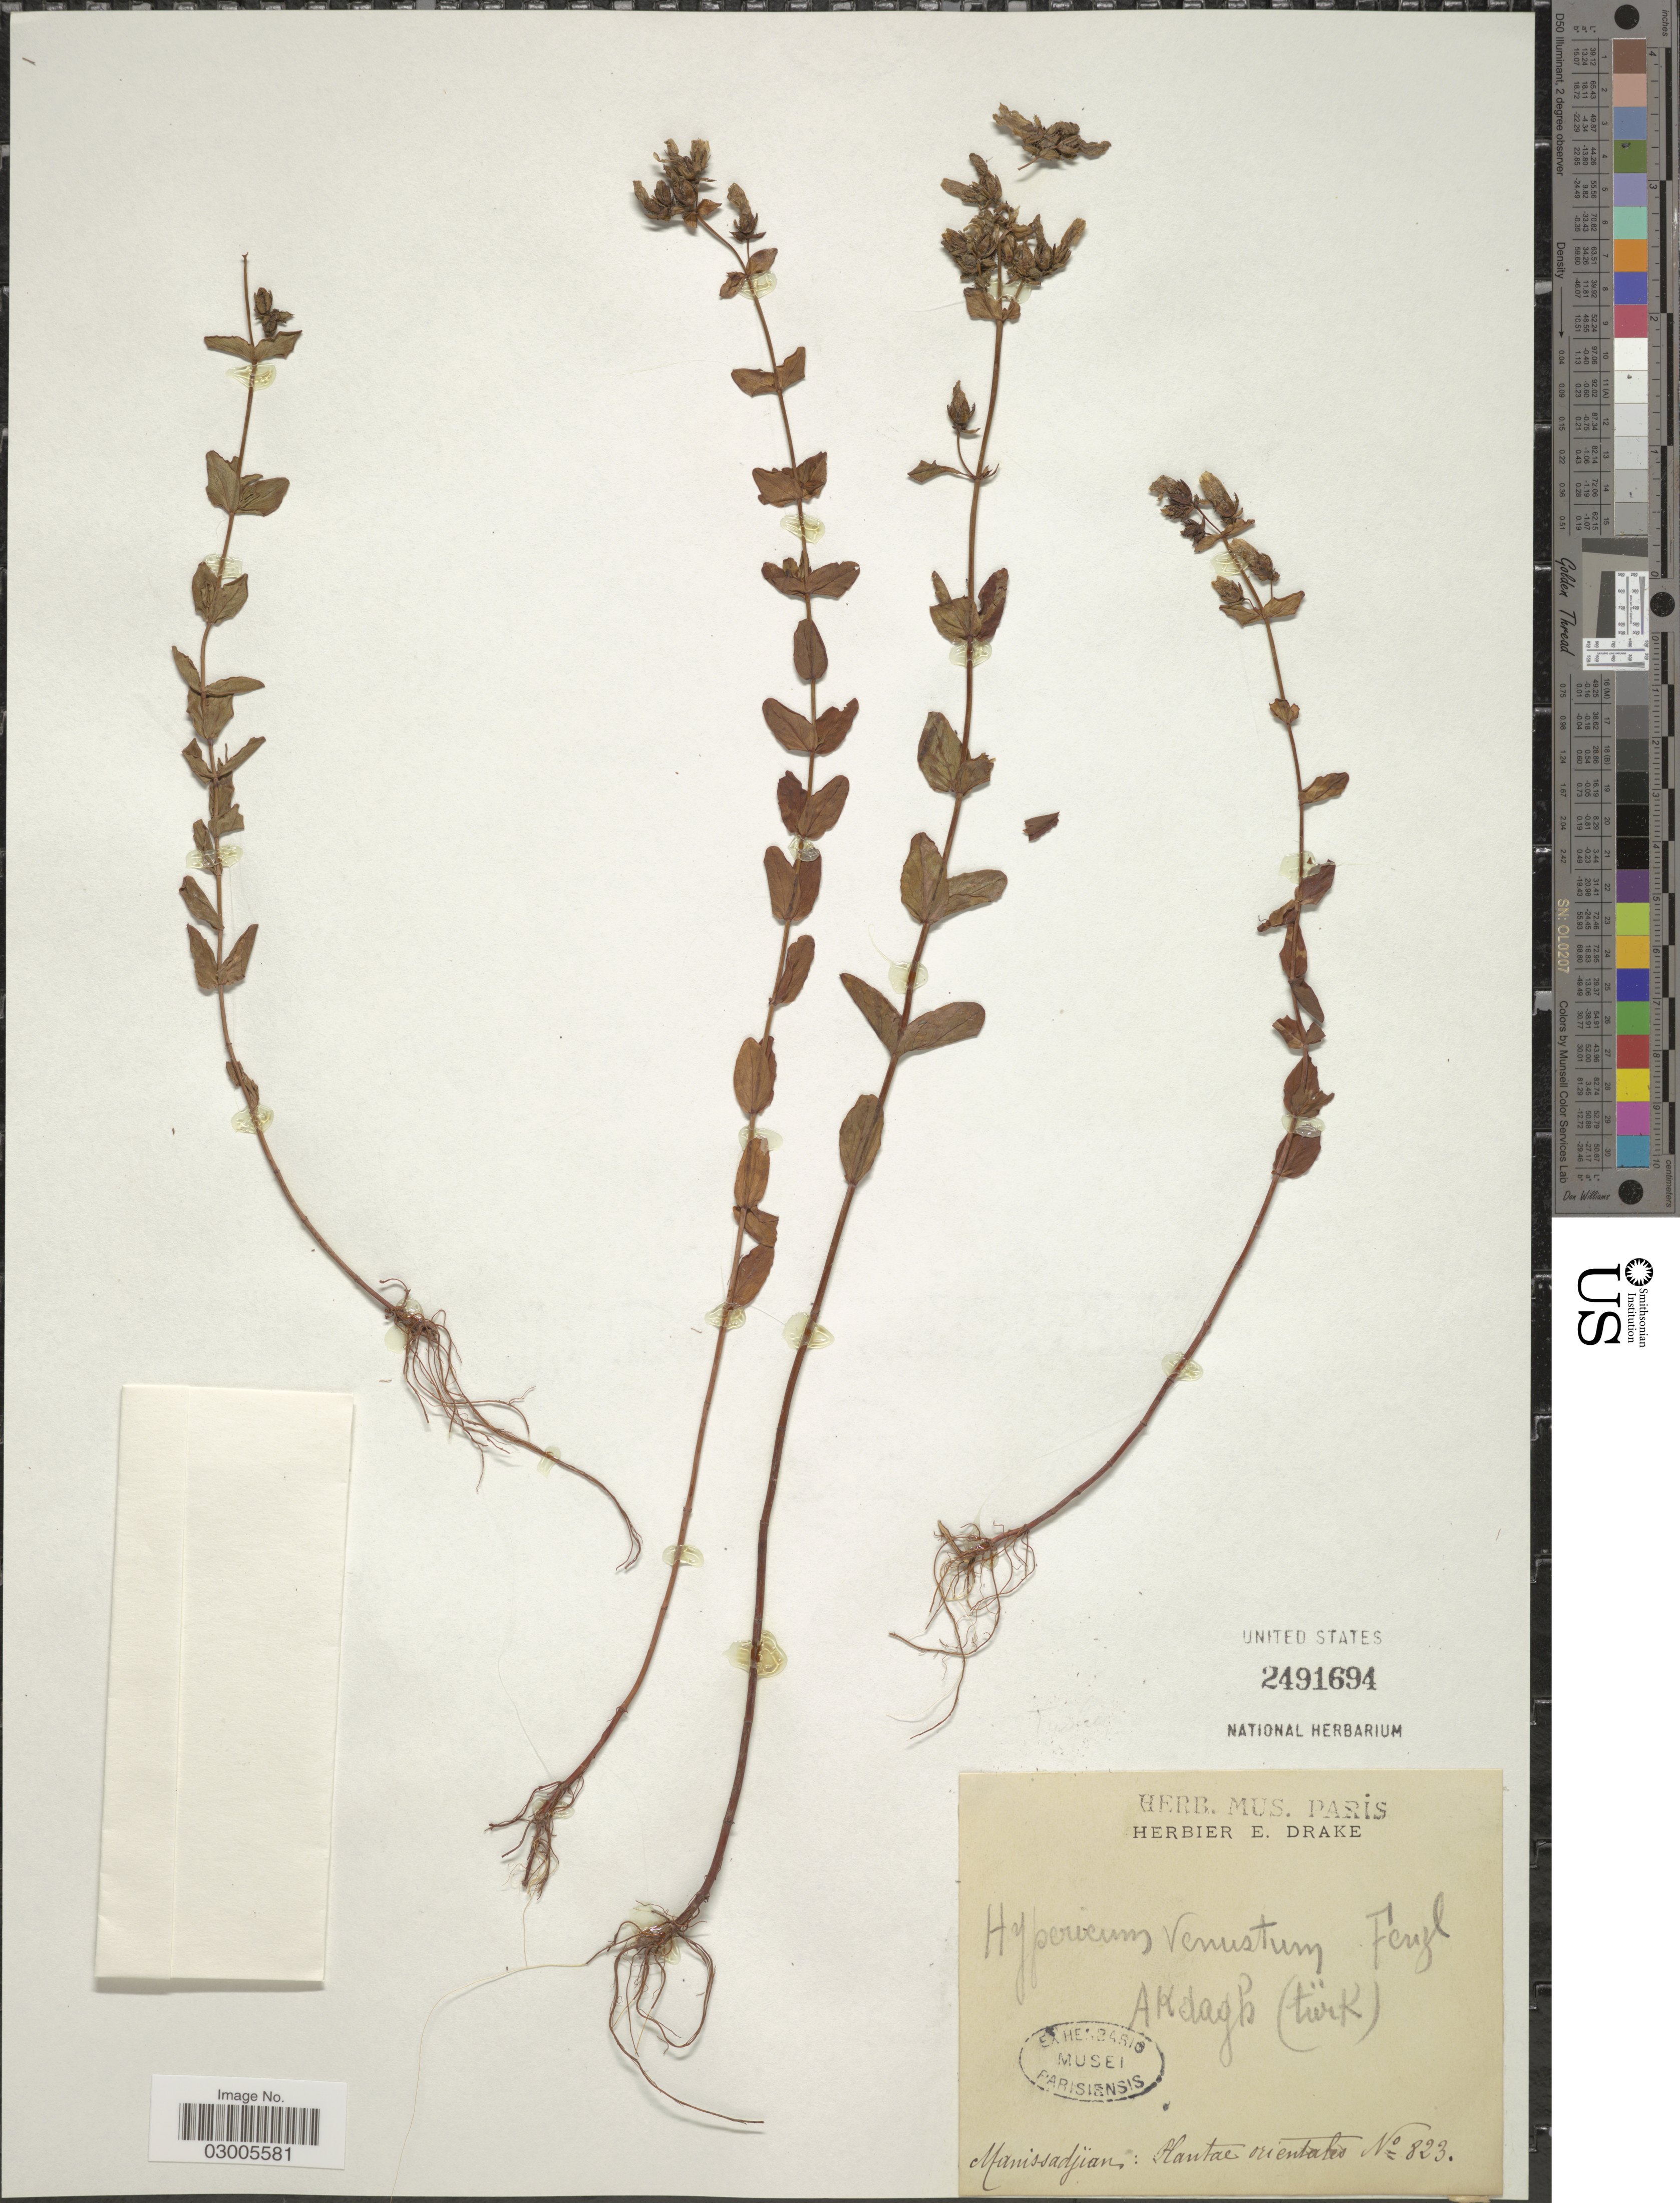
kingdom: Plantae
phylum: Tracheophyta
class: Magnoliopsida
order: Malpighiales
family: Hypericaceae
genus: Hypericum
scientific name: Hypericum venustum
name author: Fenzl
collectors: -. Manissadjian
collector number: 823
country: Turkey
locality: Orientales. Akdagh (türk).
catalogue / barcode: US 2491694